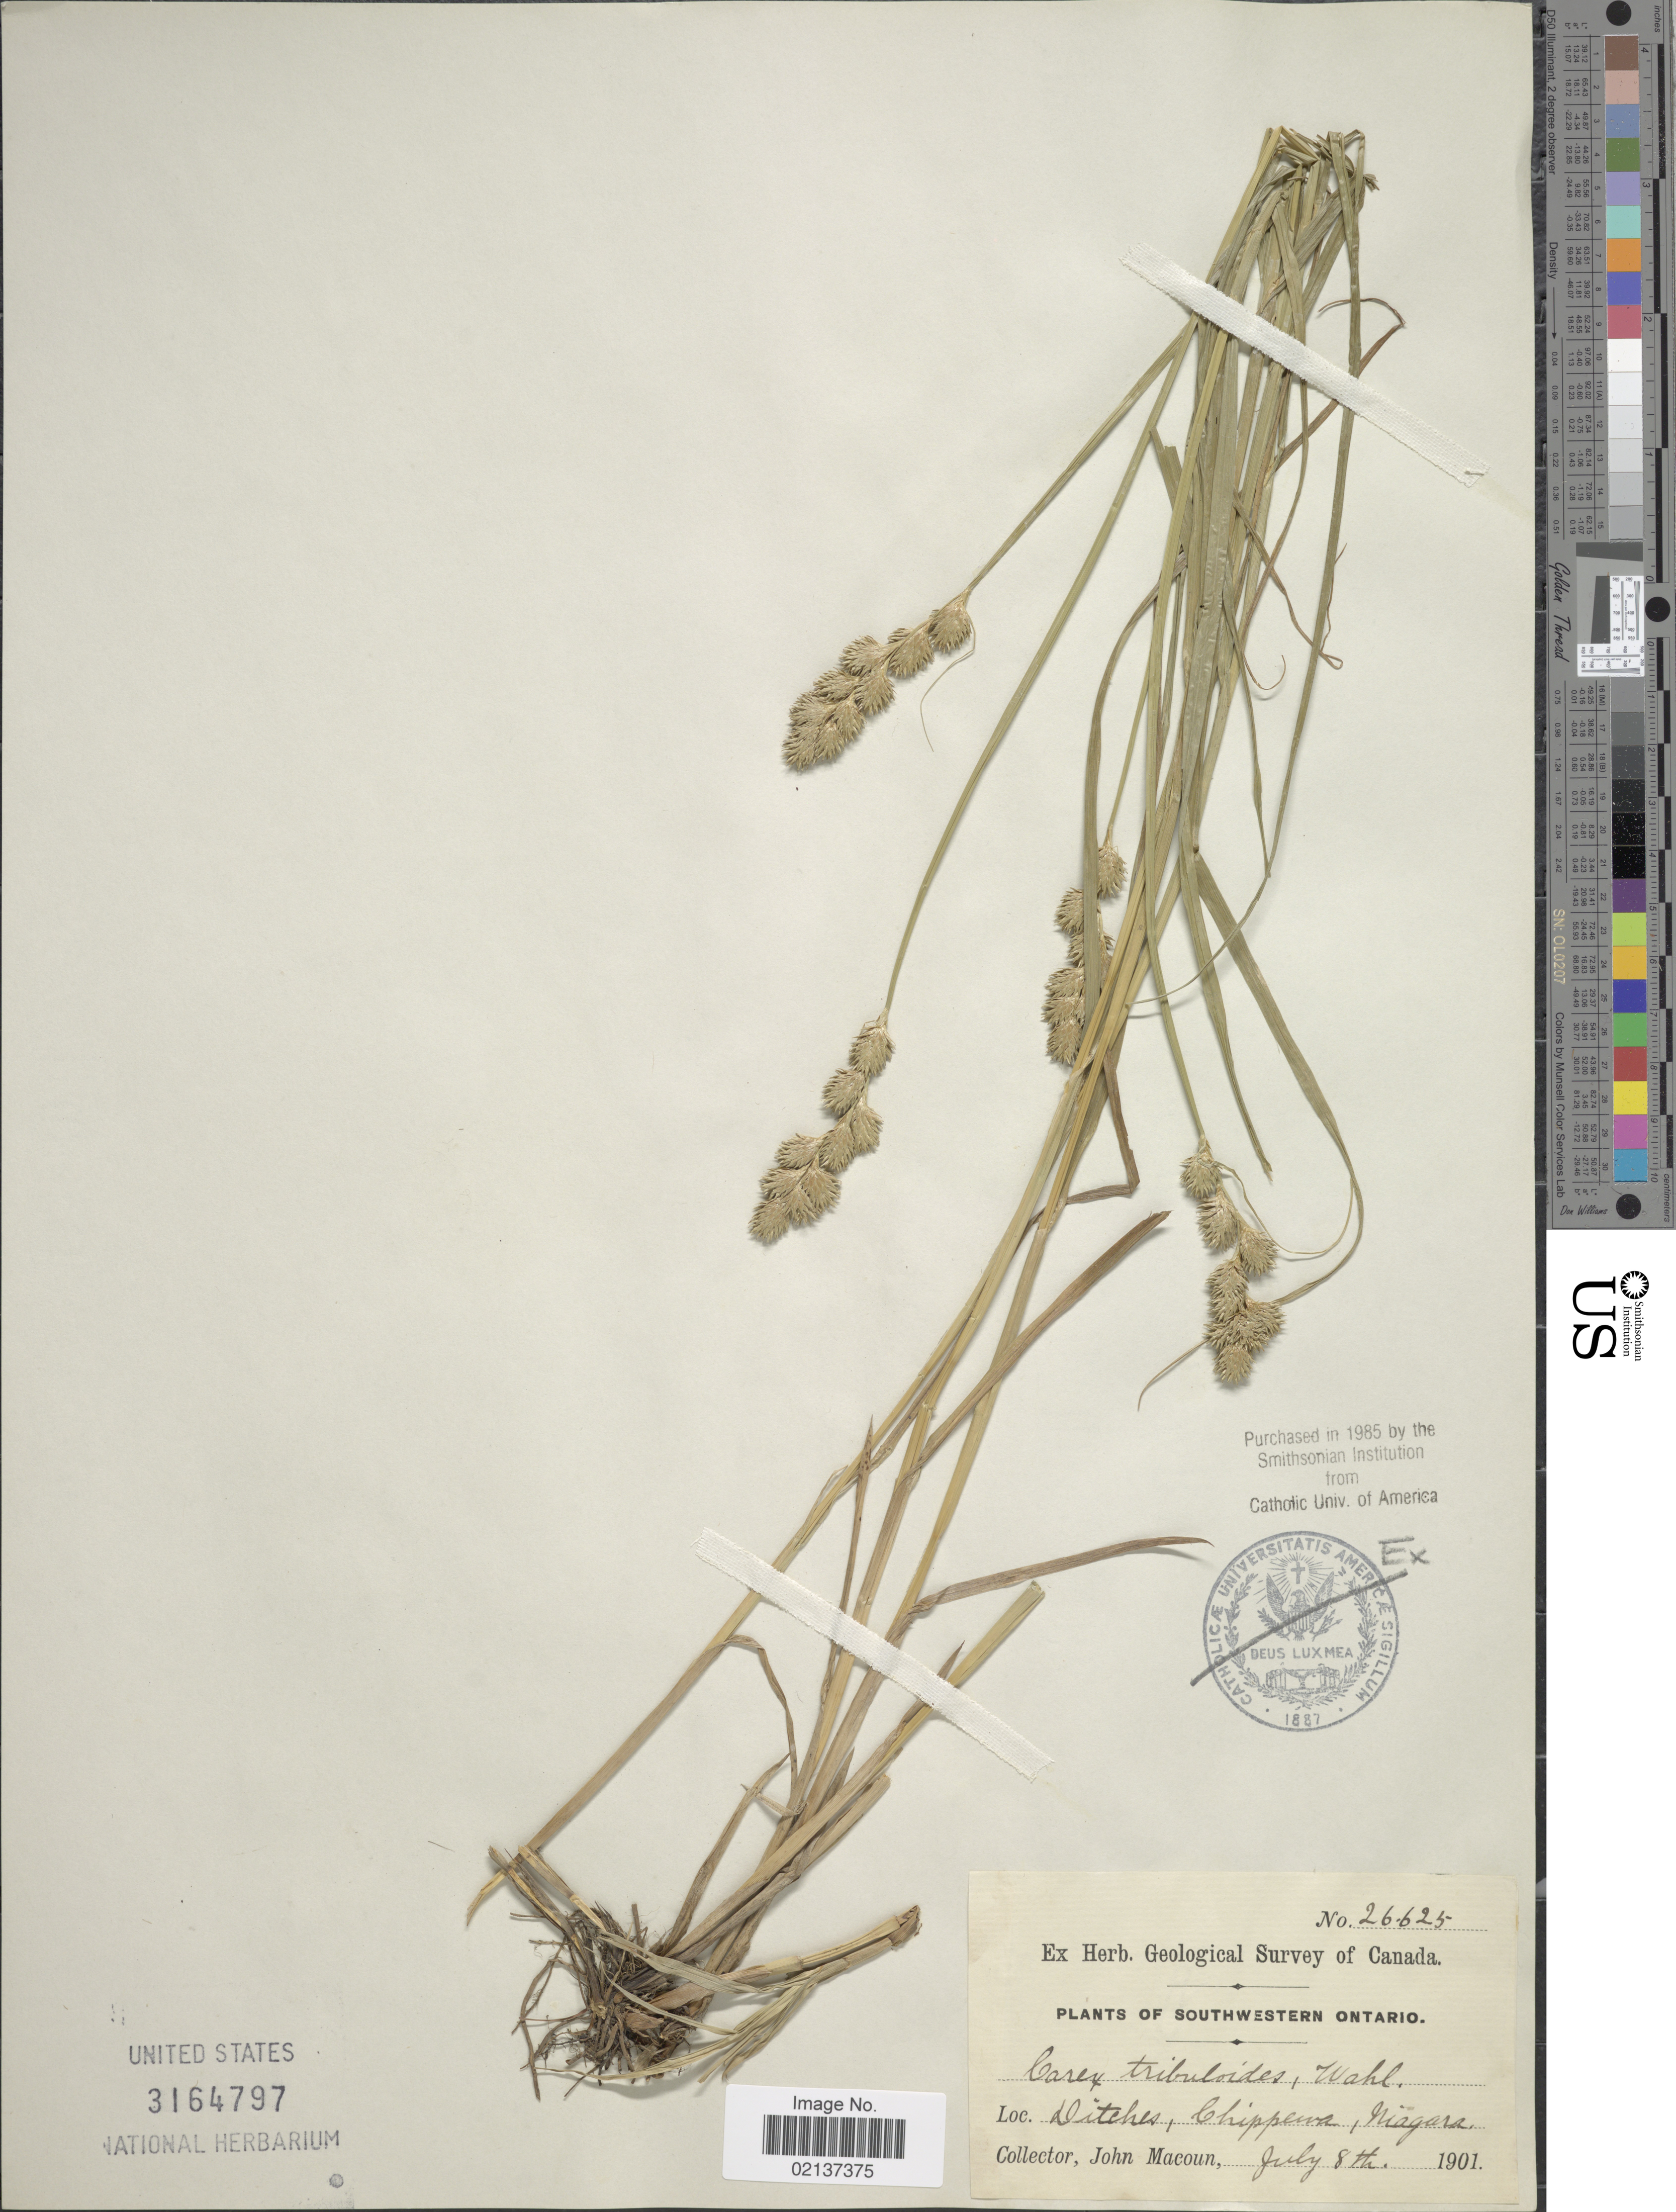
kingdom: Plantae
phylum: Tracheophyta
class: Liliopsida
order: Poales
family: Cyperaceae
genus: Carex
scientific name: Carex tribuloides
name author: Wahlenb.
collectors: J. Macoun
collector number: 26625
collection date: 1901-07-08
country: Canada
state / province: Ontario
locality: Chippewa, Magara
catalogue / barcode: US 3164797